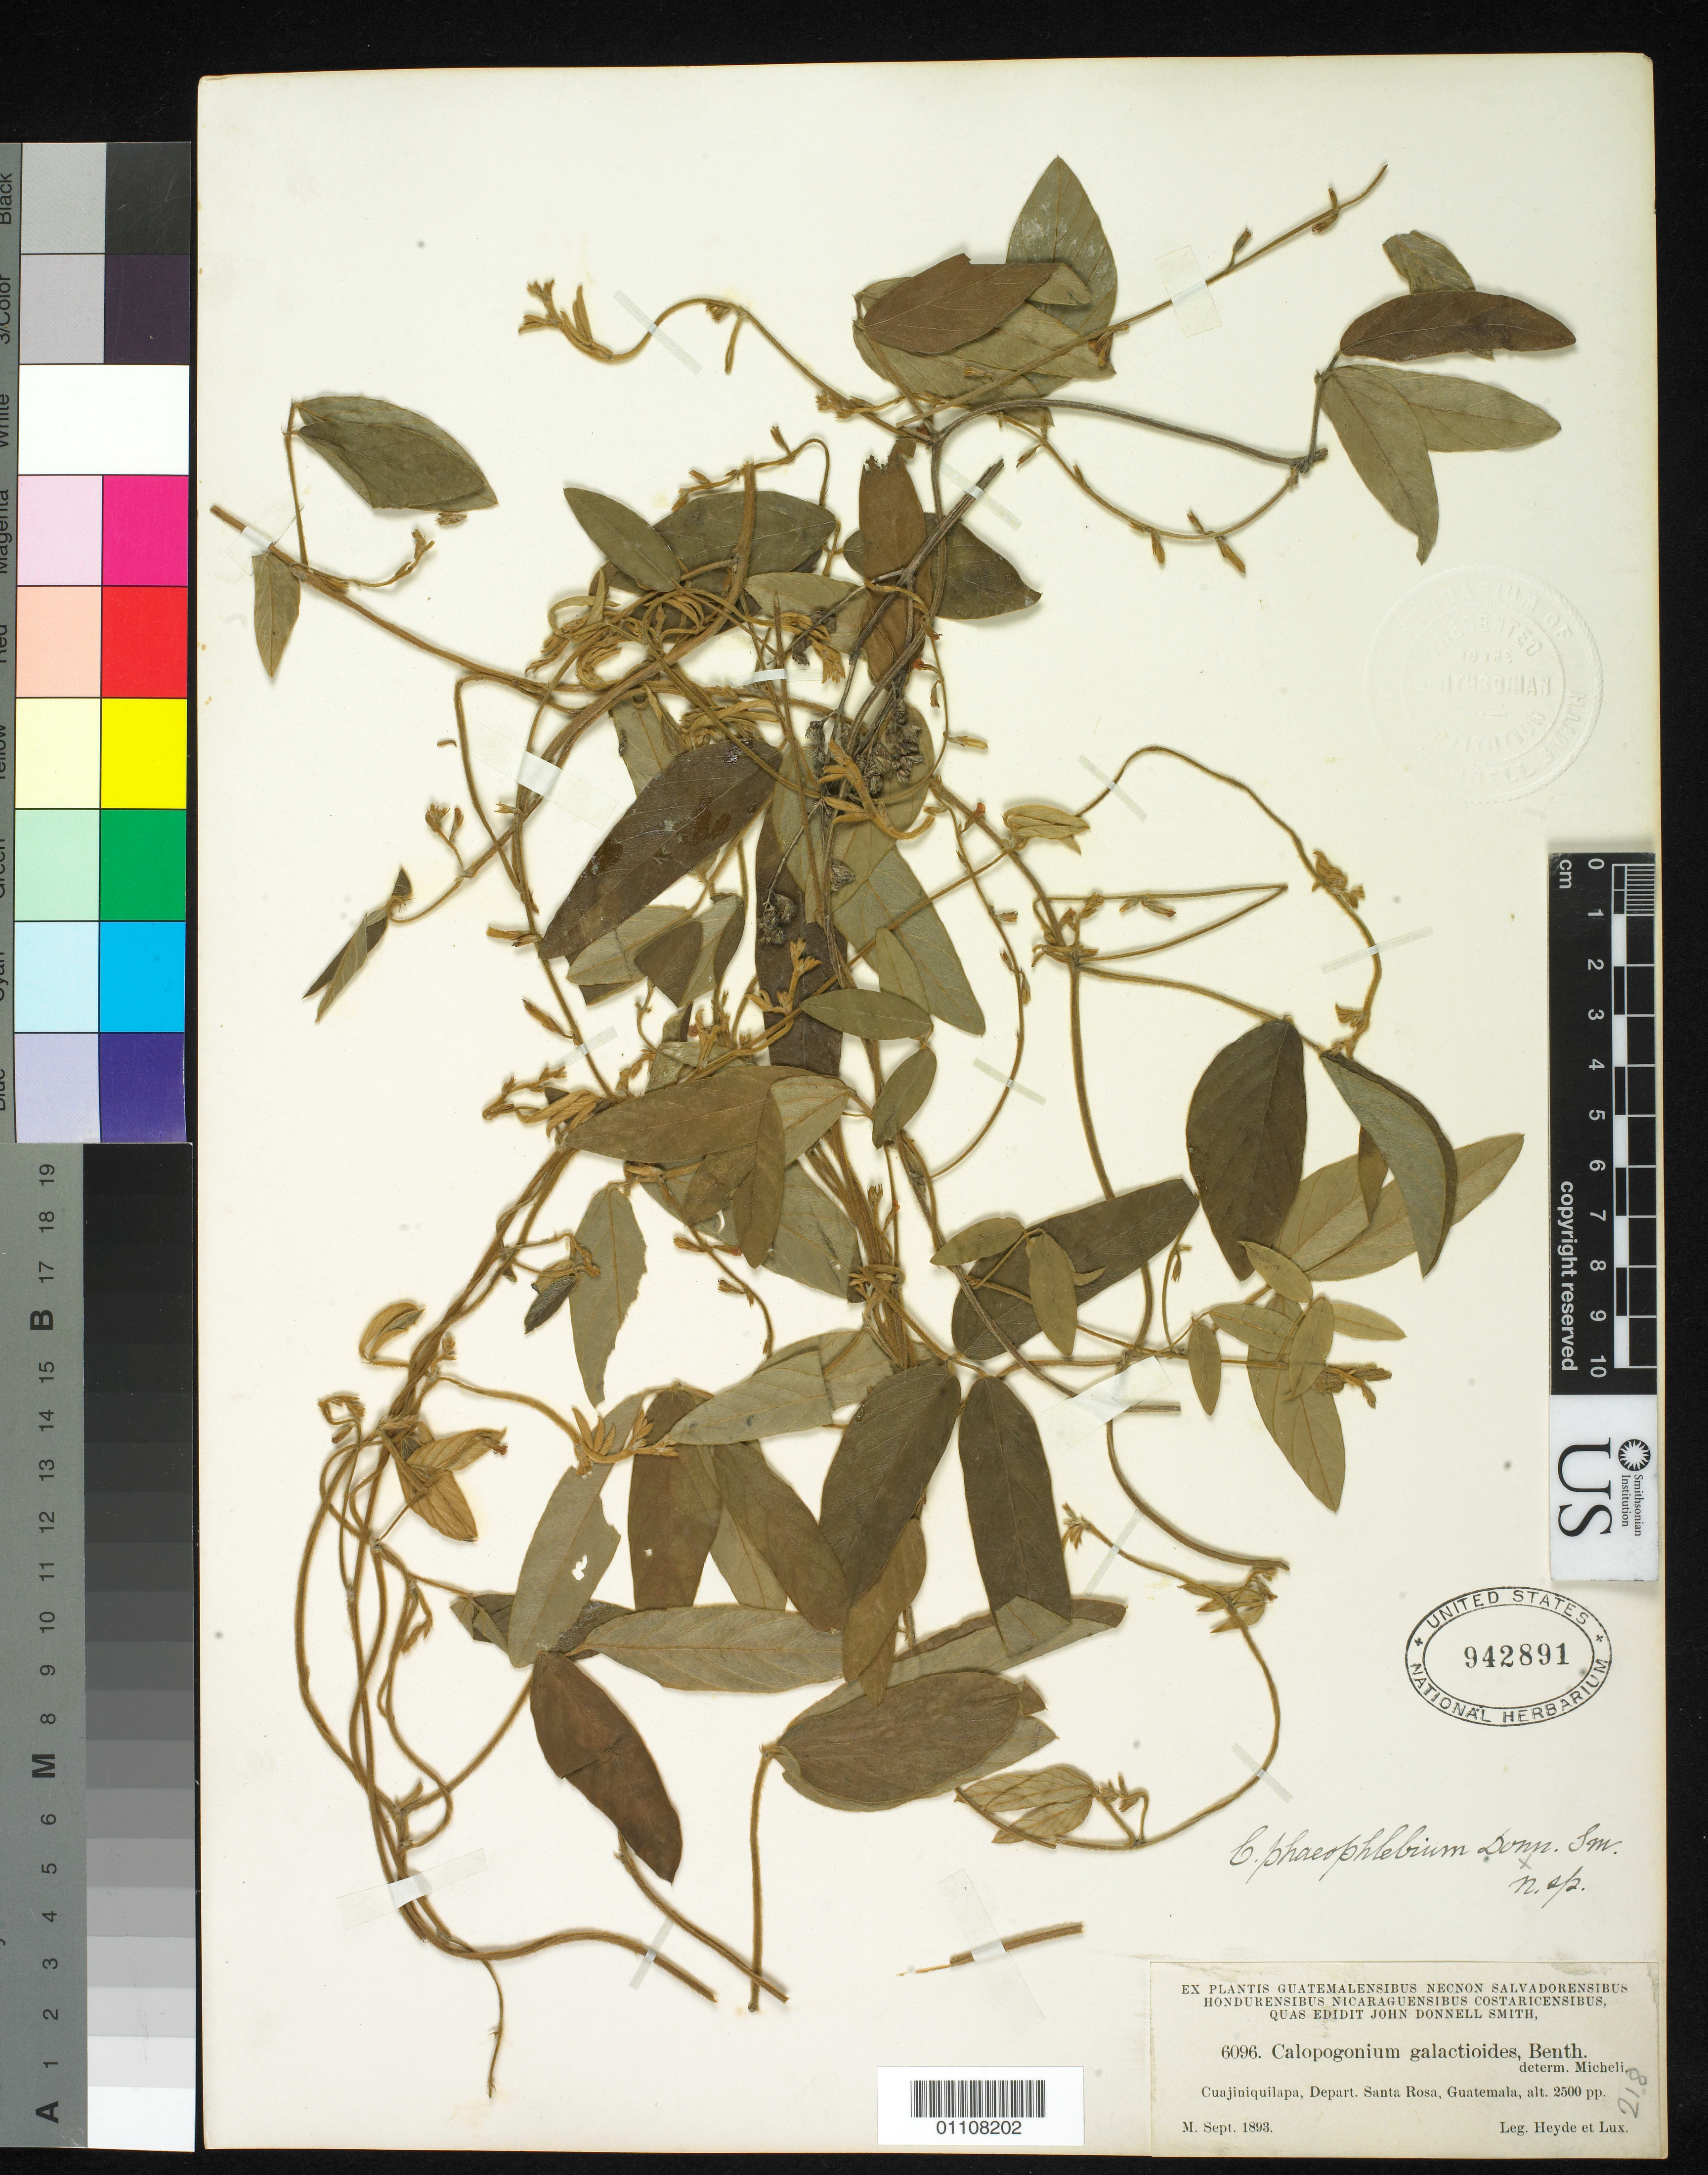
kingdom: Plantae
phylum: Tracheophyta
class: Magnoliopsida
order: Fabales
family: Fabaceae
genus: Calopogonium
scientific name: Calopogonium phaeophlebium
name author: Donn. Sm.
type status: Syntype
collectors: E. T. Heyde & E. Lux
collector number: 6096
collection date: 1893-09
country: Guatemala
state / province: Santa Rosa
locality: Cuajiniquilapa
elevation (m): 762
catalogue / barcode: US 942891